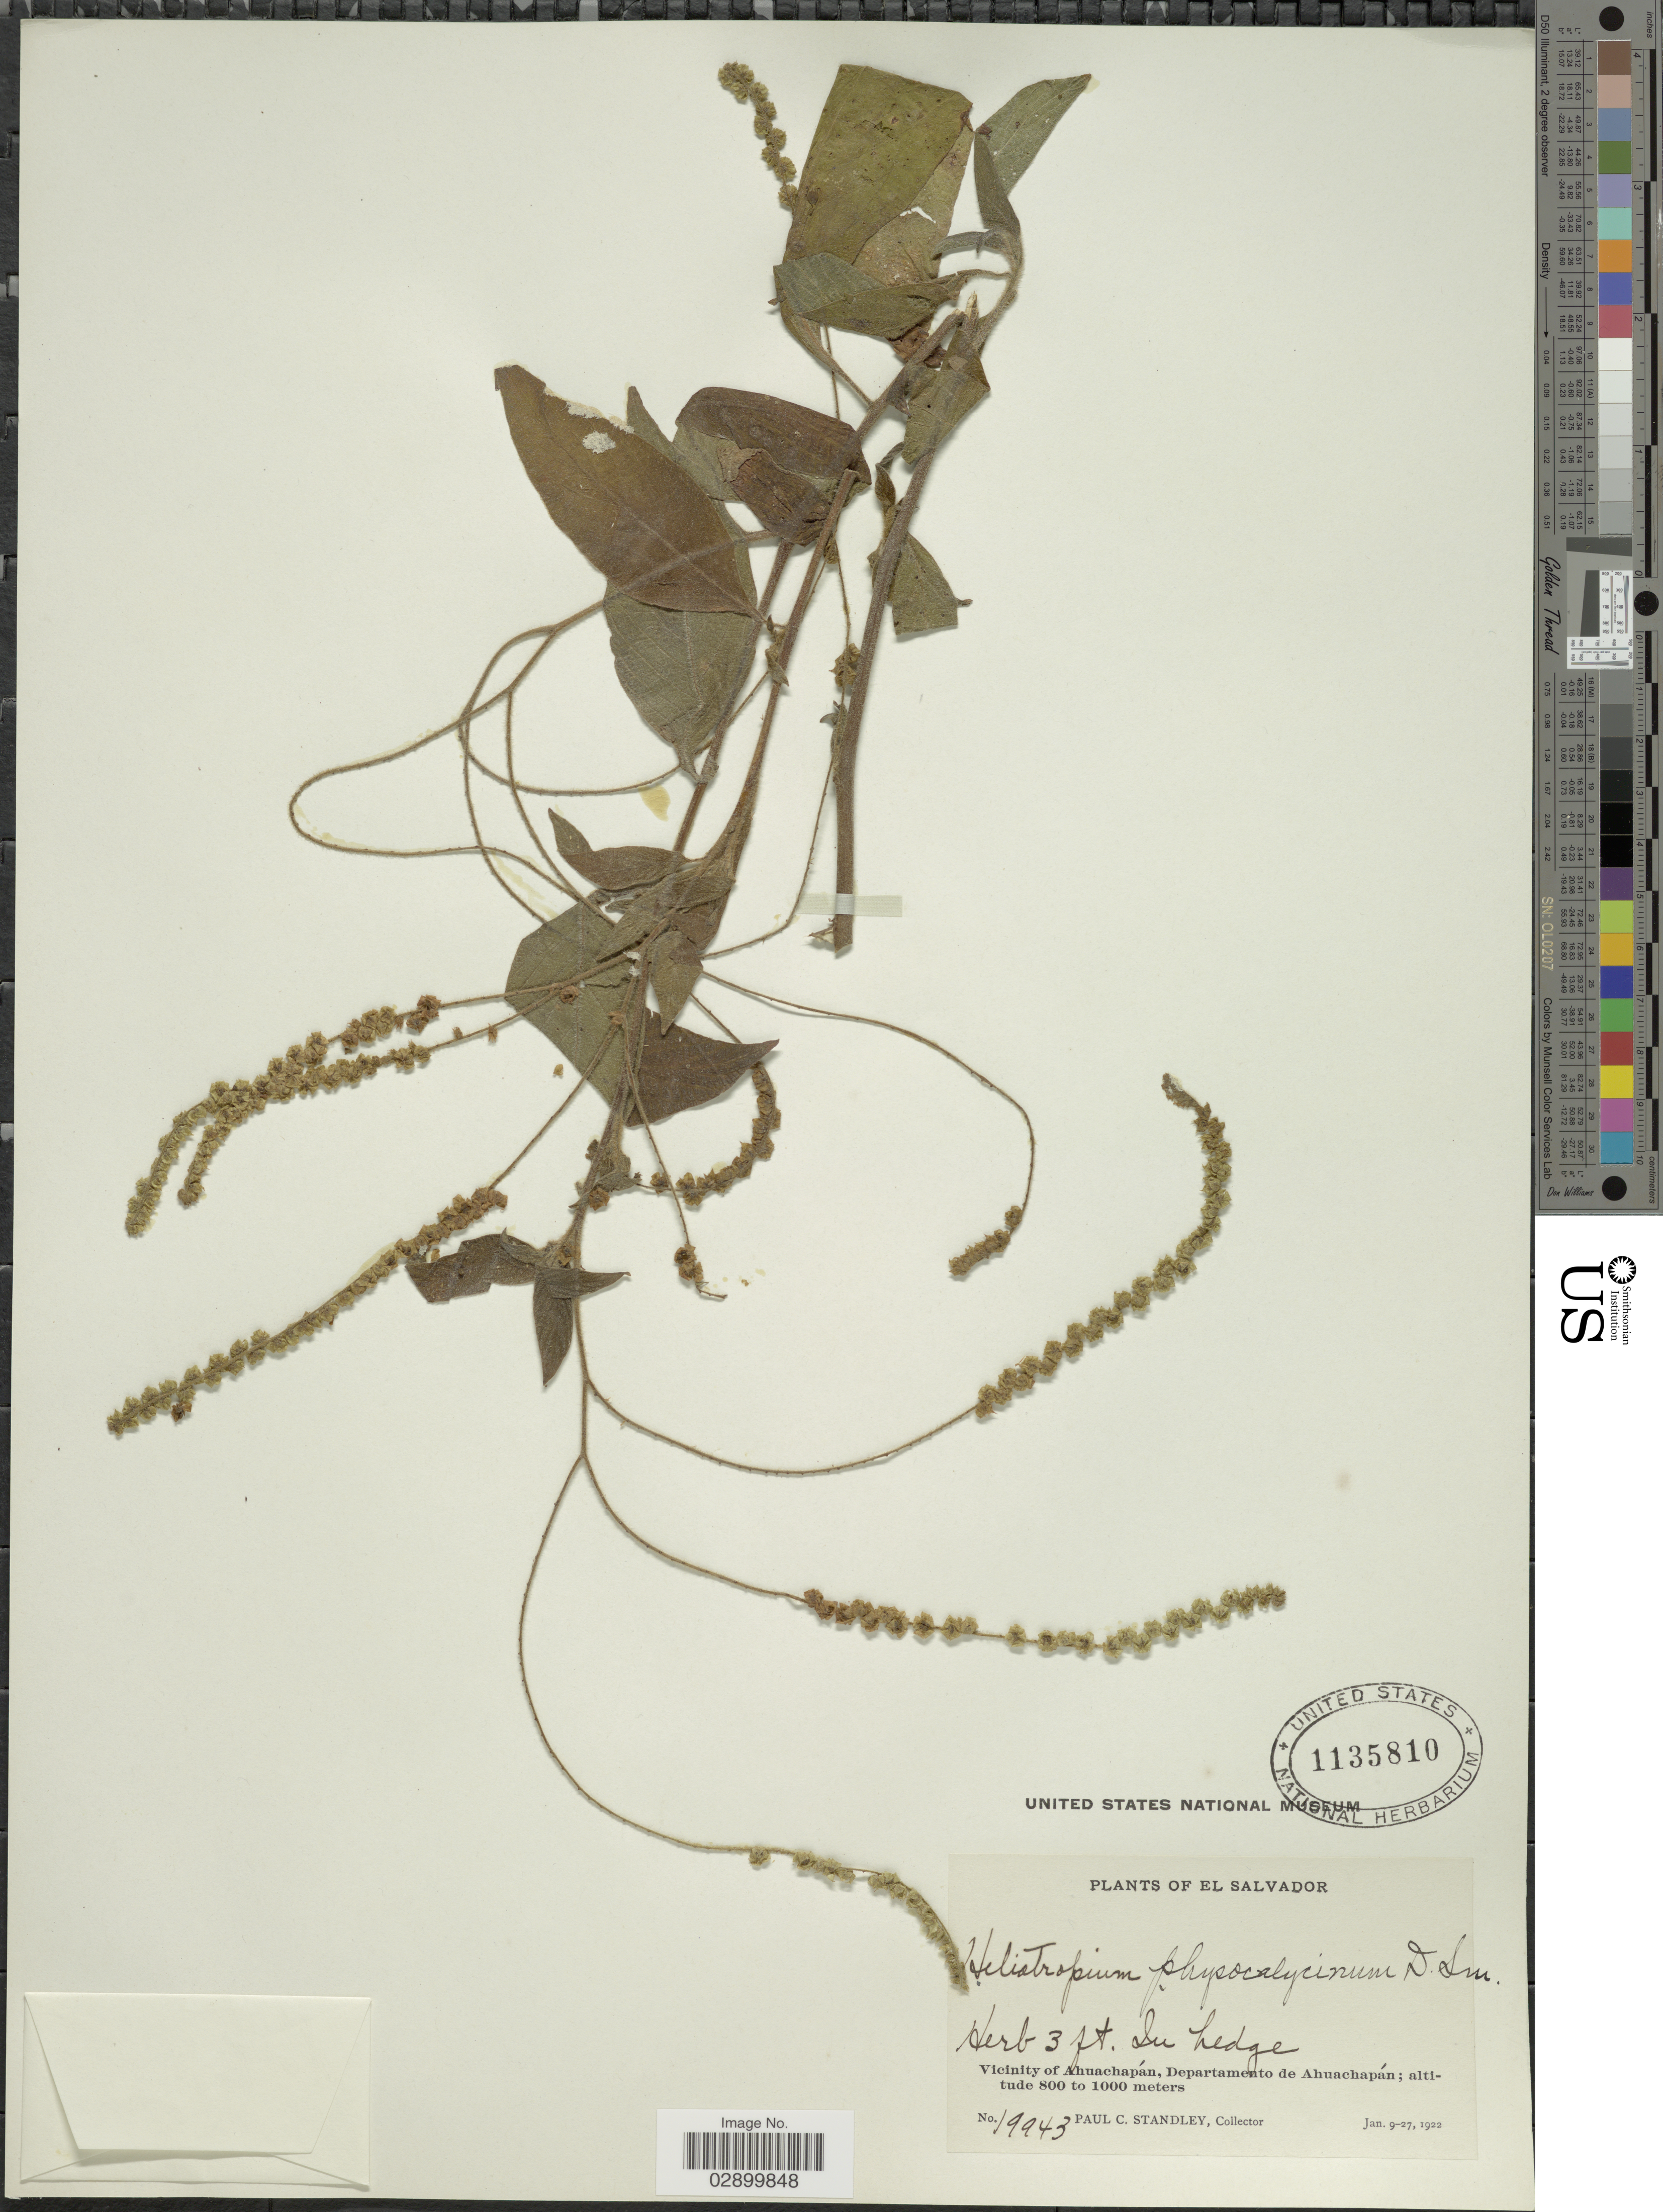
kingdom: Plantae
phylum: Tracheophyta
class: Magnoliopsida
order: Boraginales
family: Heliotropiaceae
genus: Heliotropium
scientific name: Heliotropium rufipilum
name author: (Benth.) I.M. Johnst.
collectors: P. C. Standley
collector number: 19943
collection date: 1922-01-09/1922-01-27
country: El Salvador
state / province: Ahuachapan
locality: Vicinity of Ahuachapán, Departamento de Ahuachapán.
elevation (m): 800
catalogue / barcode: US 1135810